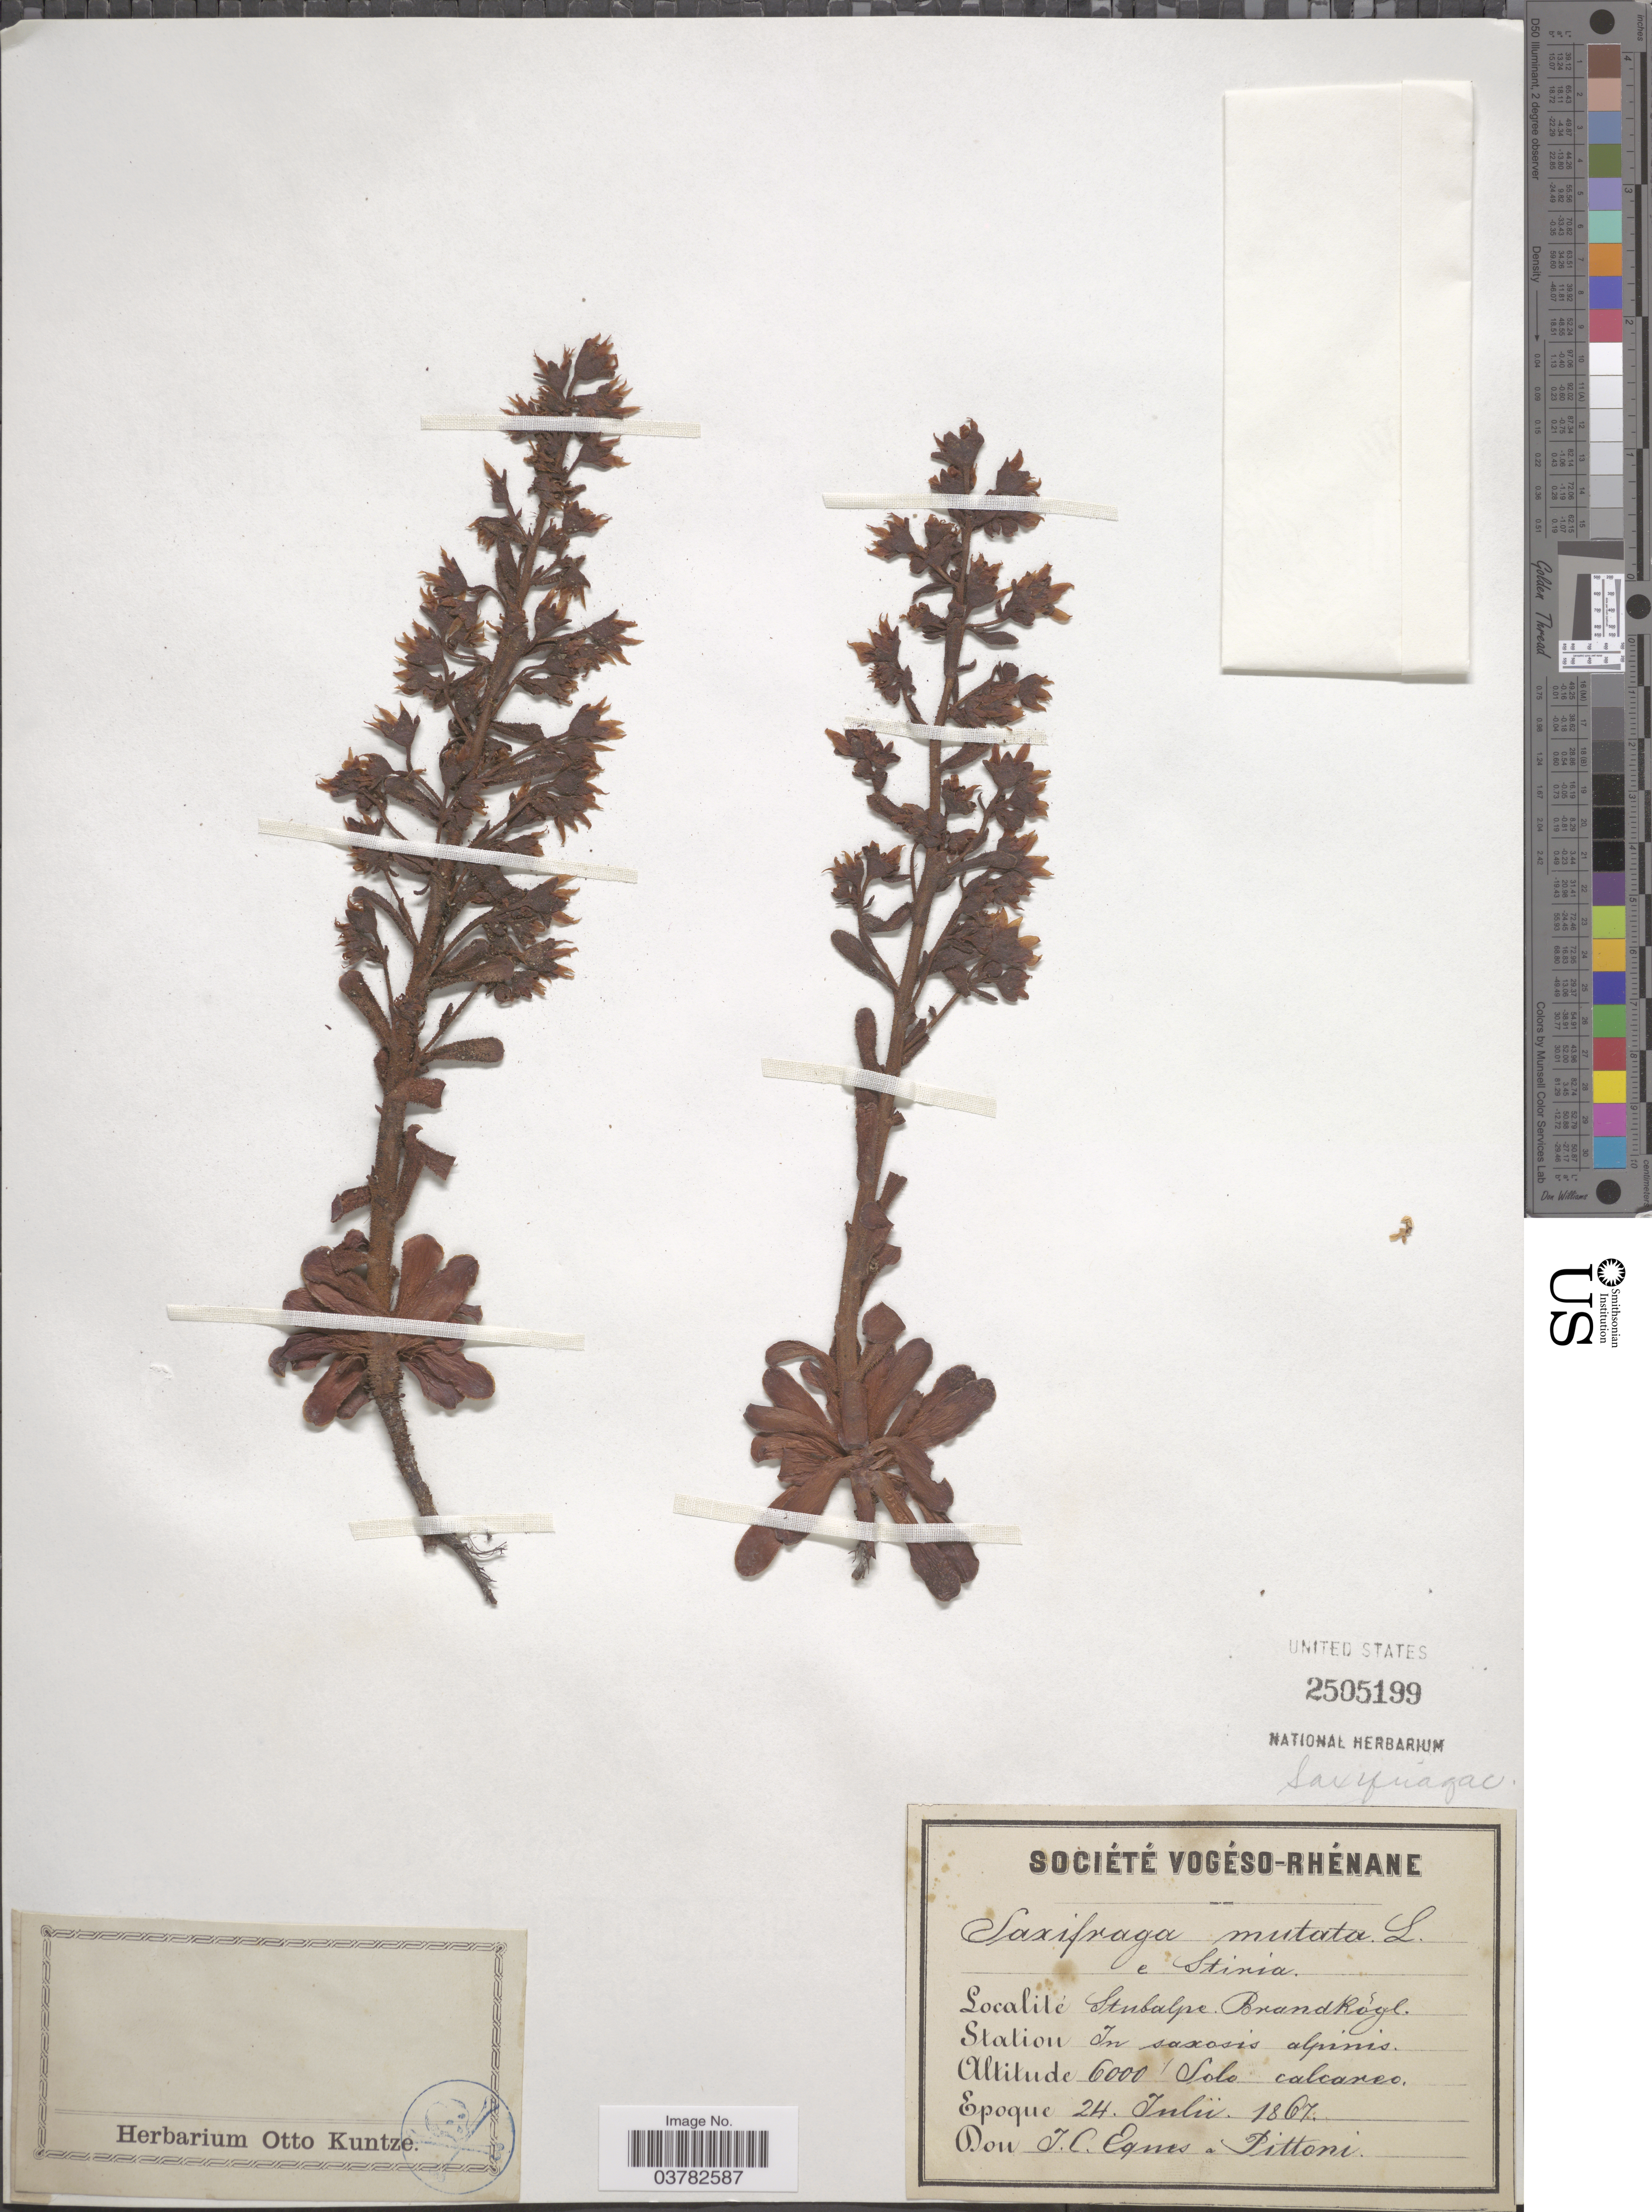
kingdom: Plantae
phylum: Tracheophyta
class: Magnoliopsida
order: Saxifragales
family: Saxifragaceae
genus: Saxifraga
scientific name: Saxifraga mutata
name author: L.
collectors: J. Eques & Pittoni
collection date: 1867-07-24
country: Austria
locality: Stubalpe. Brandkógel.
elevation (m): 1829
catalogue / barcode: US 2505199